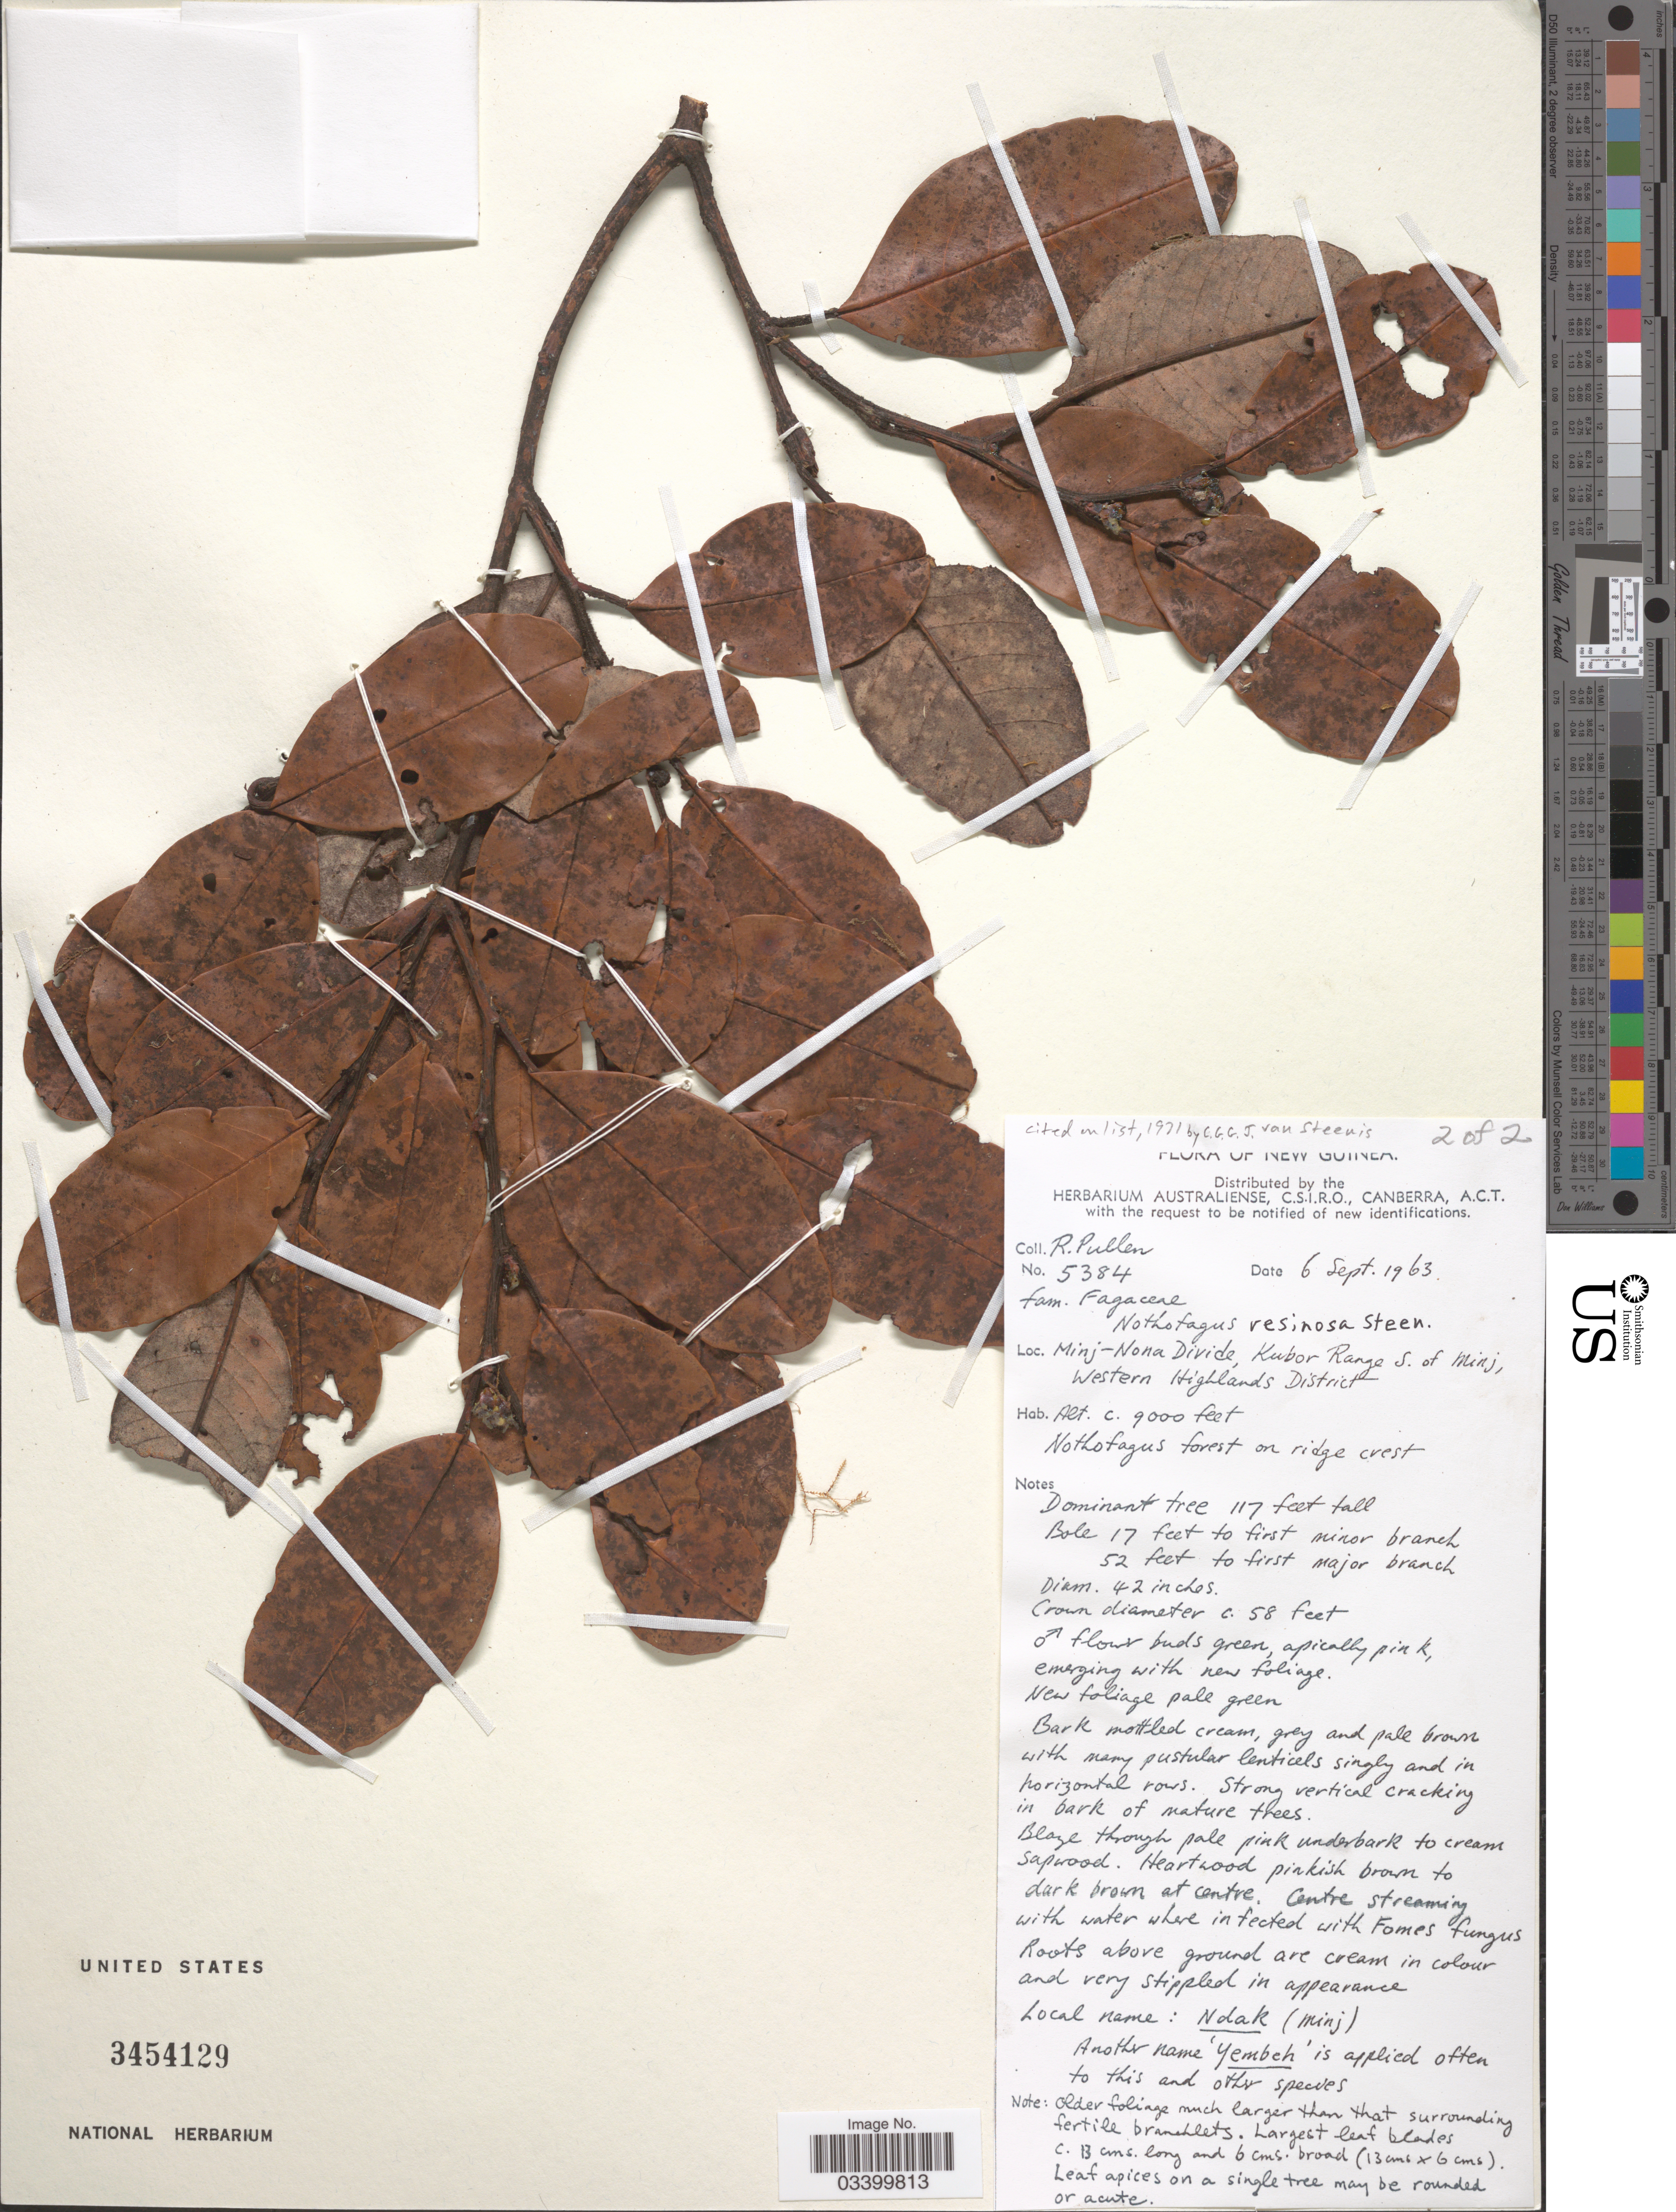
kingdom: Plantae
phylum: Tracheophyta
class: Magnoliopsida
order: Fagales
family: Nothofagaceae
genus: Nothofagus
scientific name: Nothofagus resinosa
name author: Steenis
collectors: R. Pullen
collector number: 5384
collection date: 1963-09-06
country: Papua New Guinea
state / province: Western Highlands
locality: New Guinea. Minj-Nona Divide, Kubor Range S. of Minj, Western Highlands District.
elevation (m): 2743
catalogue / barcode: US 3454129